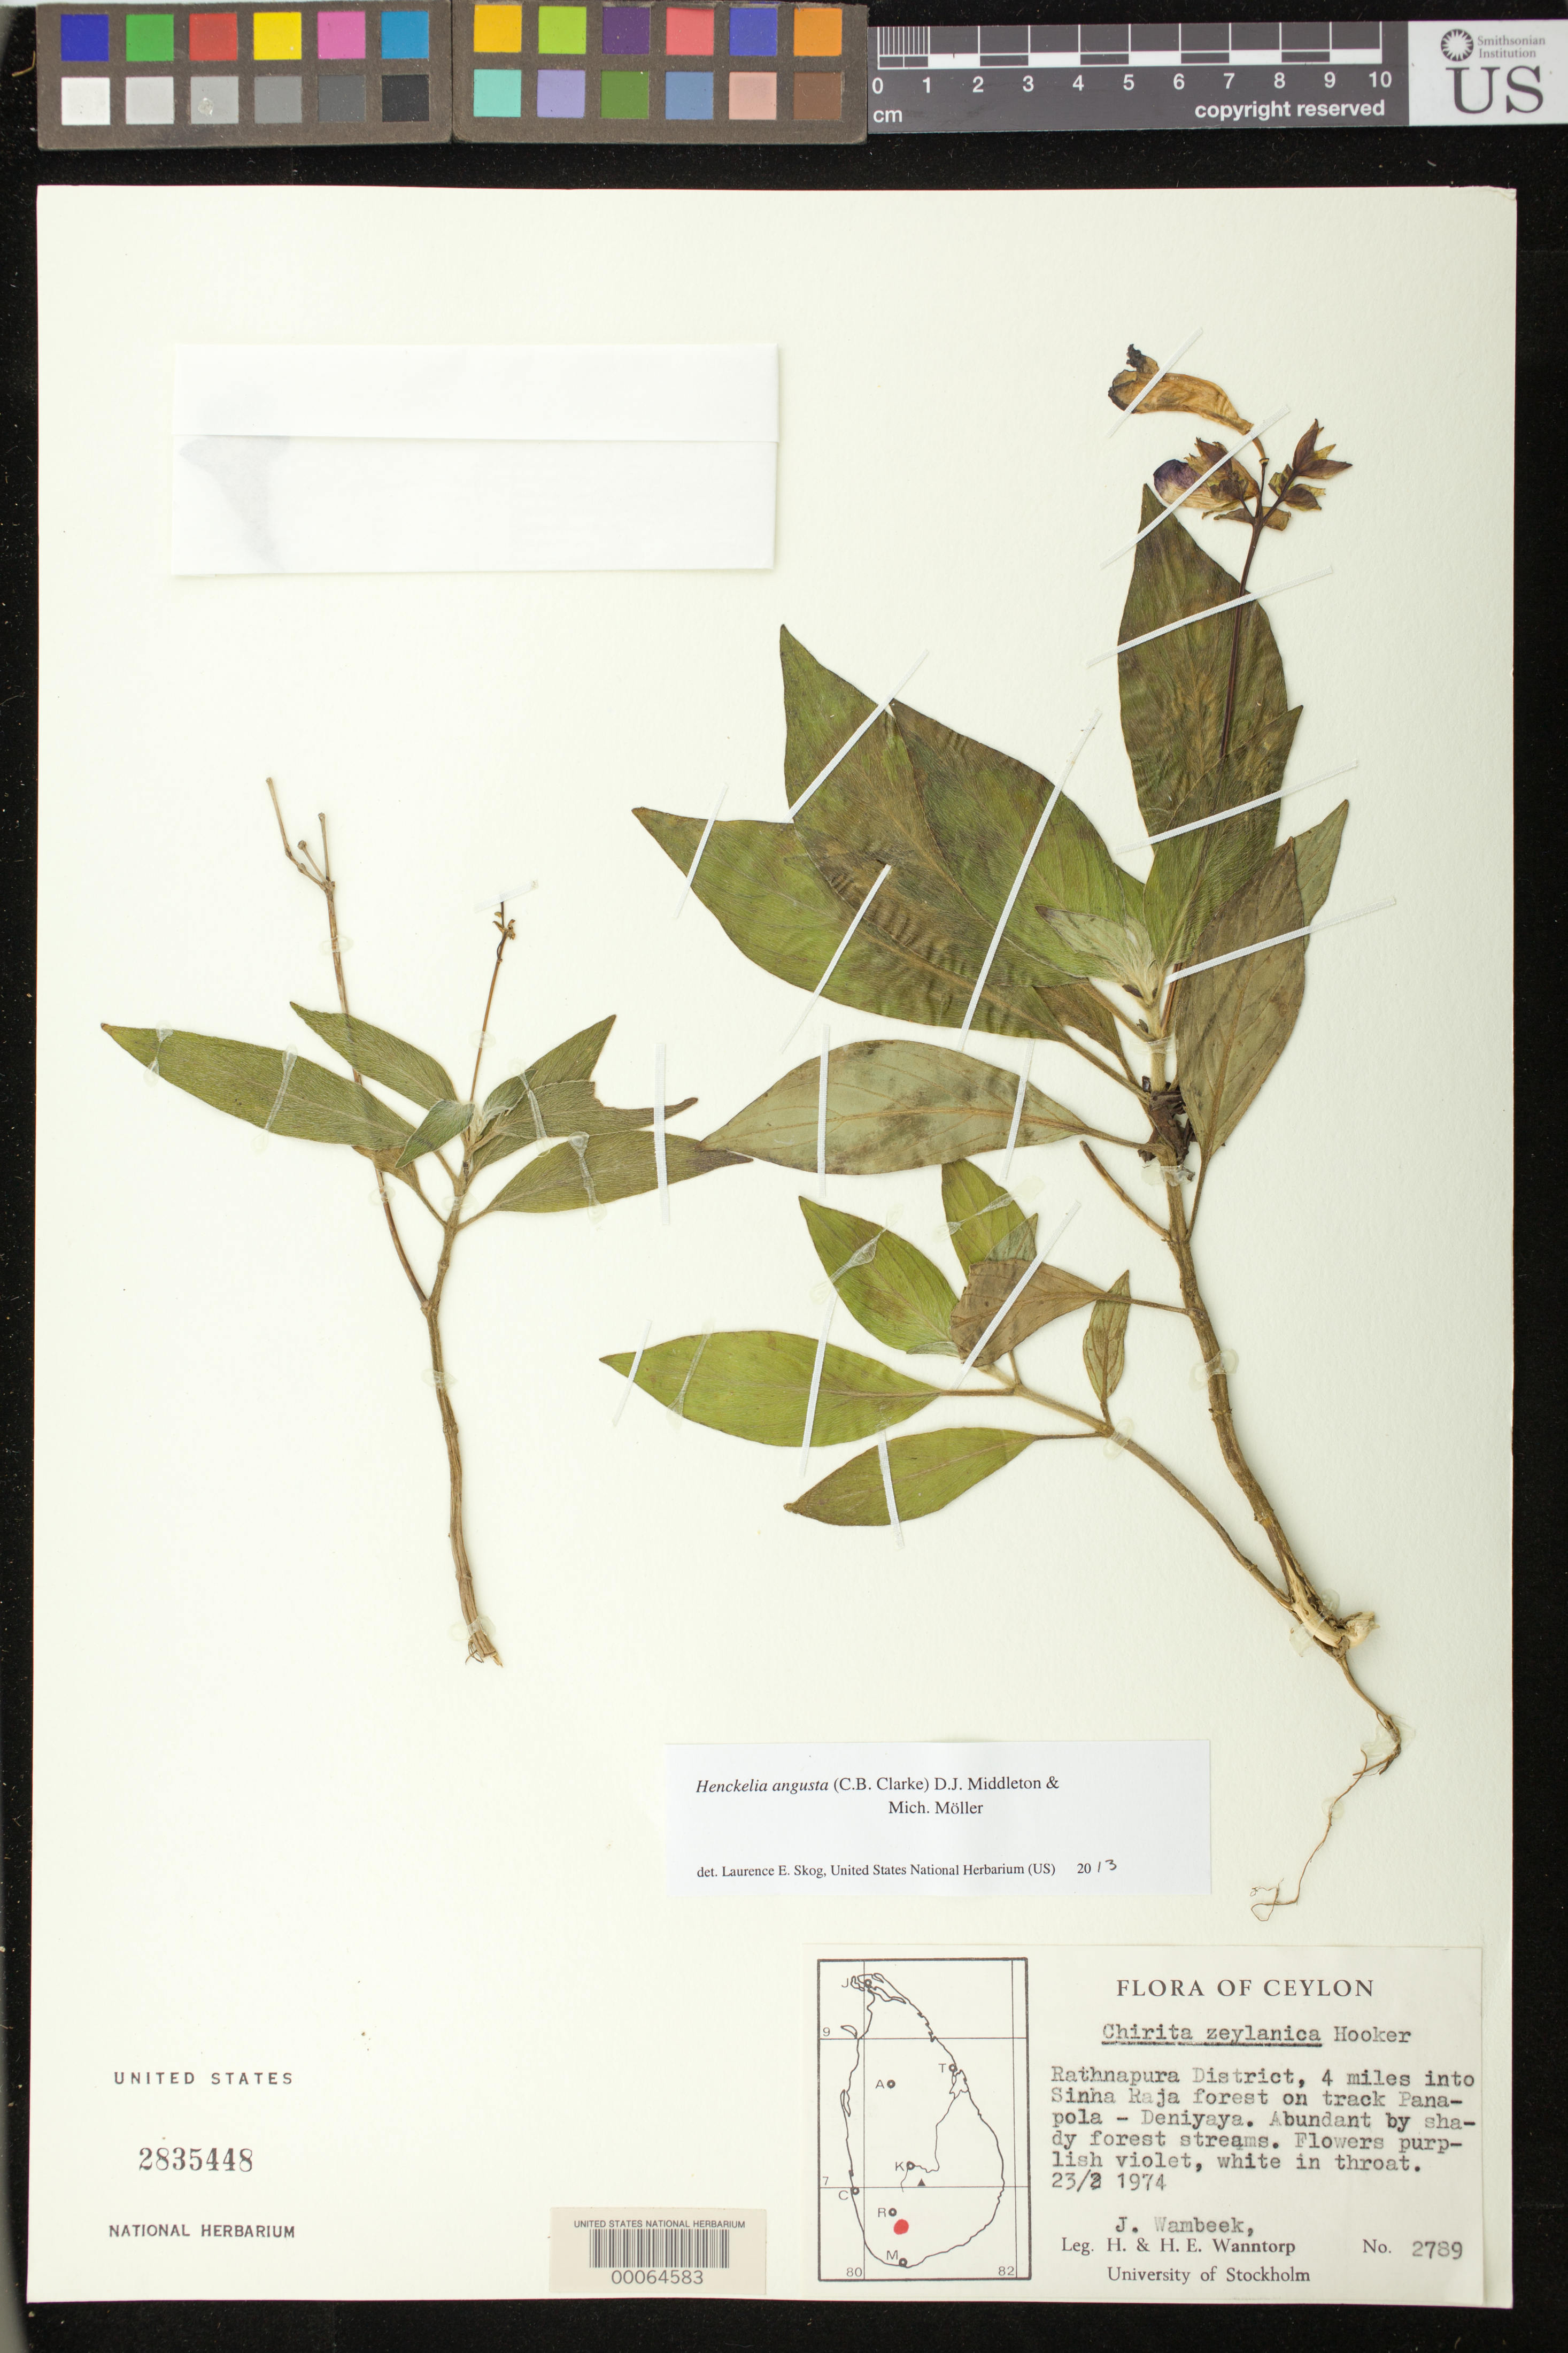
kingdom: Plantae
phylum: Tracheophyta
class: Magnoliopsida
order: Lamiales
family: Gesneriaceae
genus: Henckelia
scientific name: Henckelia angusta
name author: (C.B. Clarke) D.J. Middleton & Mich. Möller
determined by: Skog, Laurence E.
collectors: J. Wambeek & et al.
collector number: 2789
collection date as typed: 23 Feb 1974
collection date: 1974-02-23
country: Sri Lanka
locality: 4 miles into sinha raja forest on track panapola - deniyaya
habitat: Shady forest streams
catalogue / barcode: US 2835448